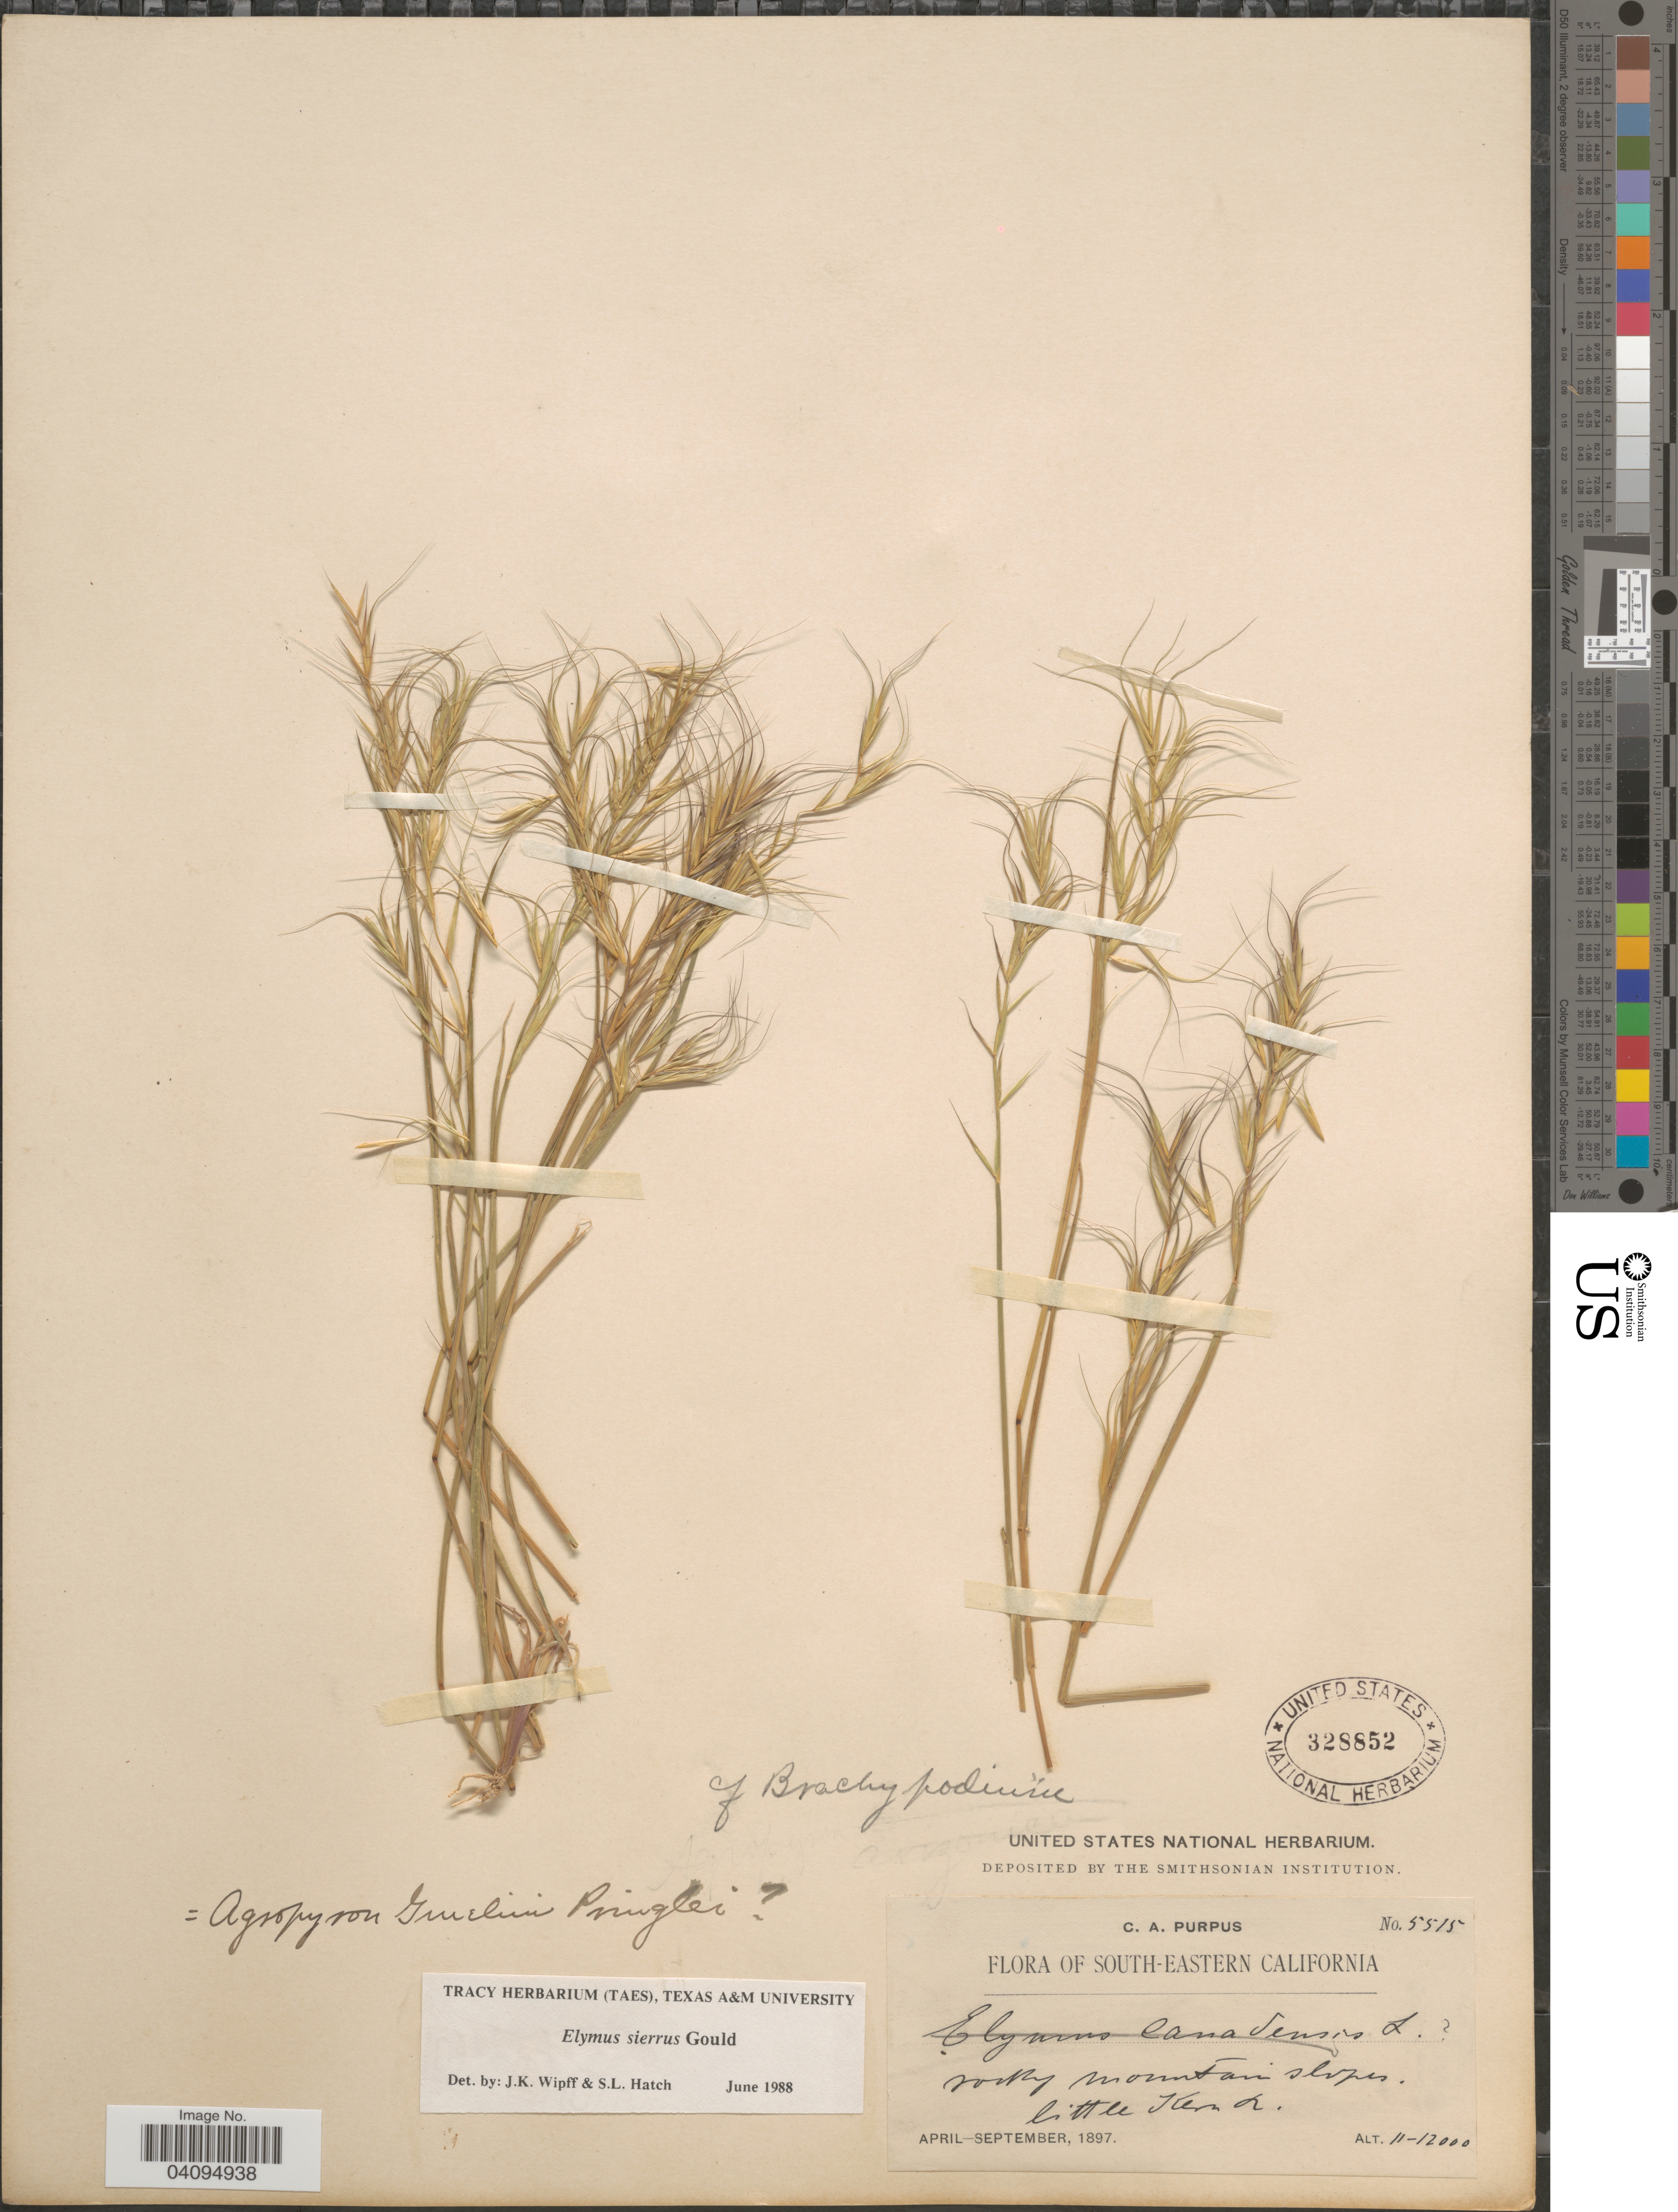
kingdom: Plantae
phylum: Tracheophyta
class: Liliopsida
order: Poales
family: Poaceae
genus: Elymus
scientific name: Elymus sierrae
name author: Gould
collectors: C. A. Purpus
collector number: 5515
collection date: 1897-04/1897-09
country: United States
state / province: California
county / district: Kern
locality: South-Eastern California. Little Kern Cr.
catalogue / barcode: US 328852